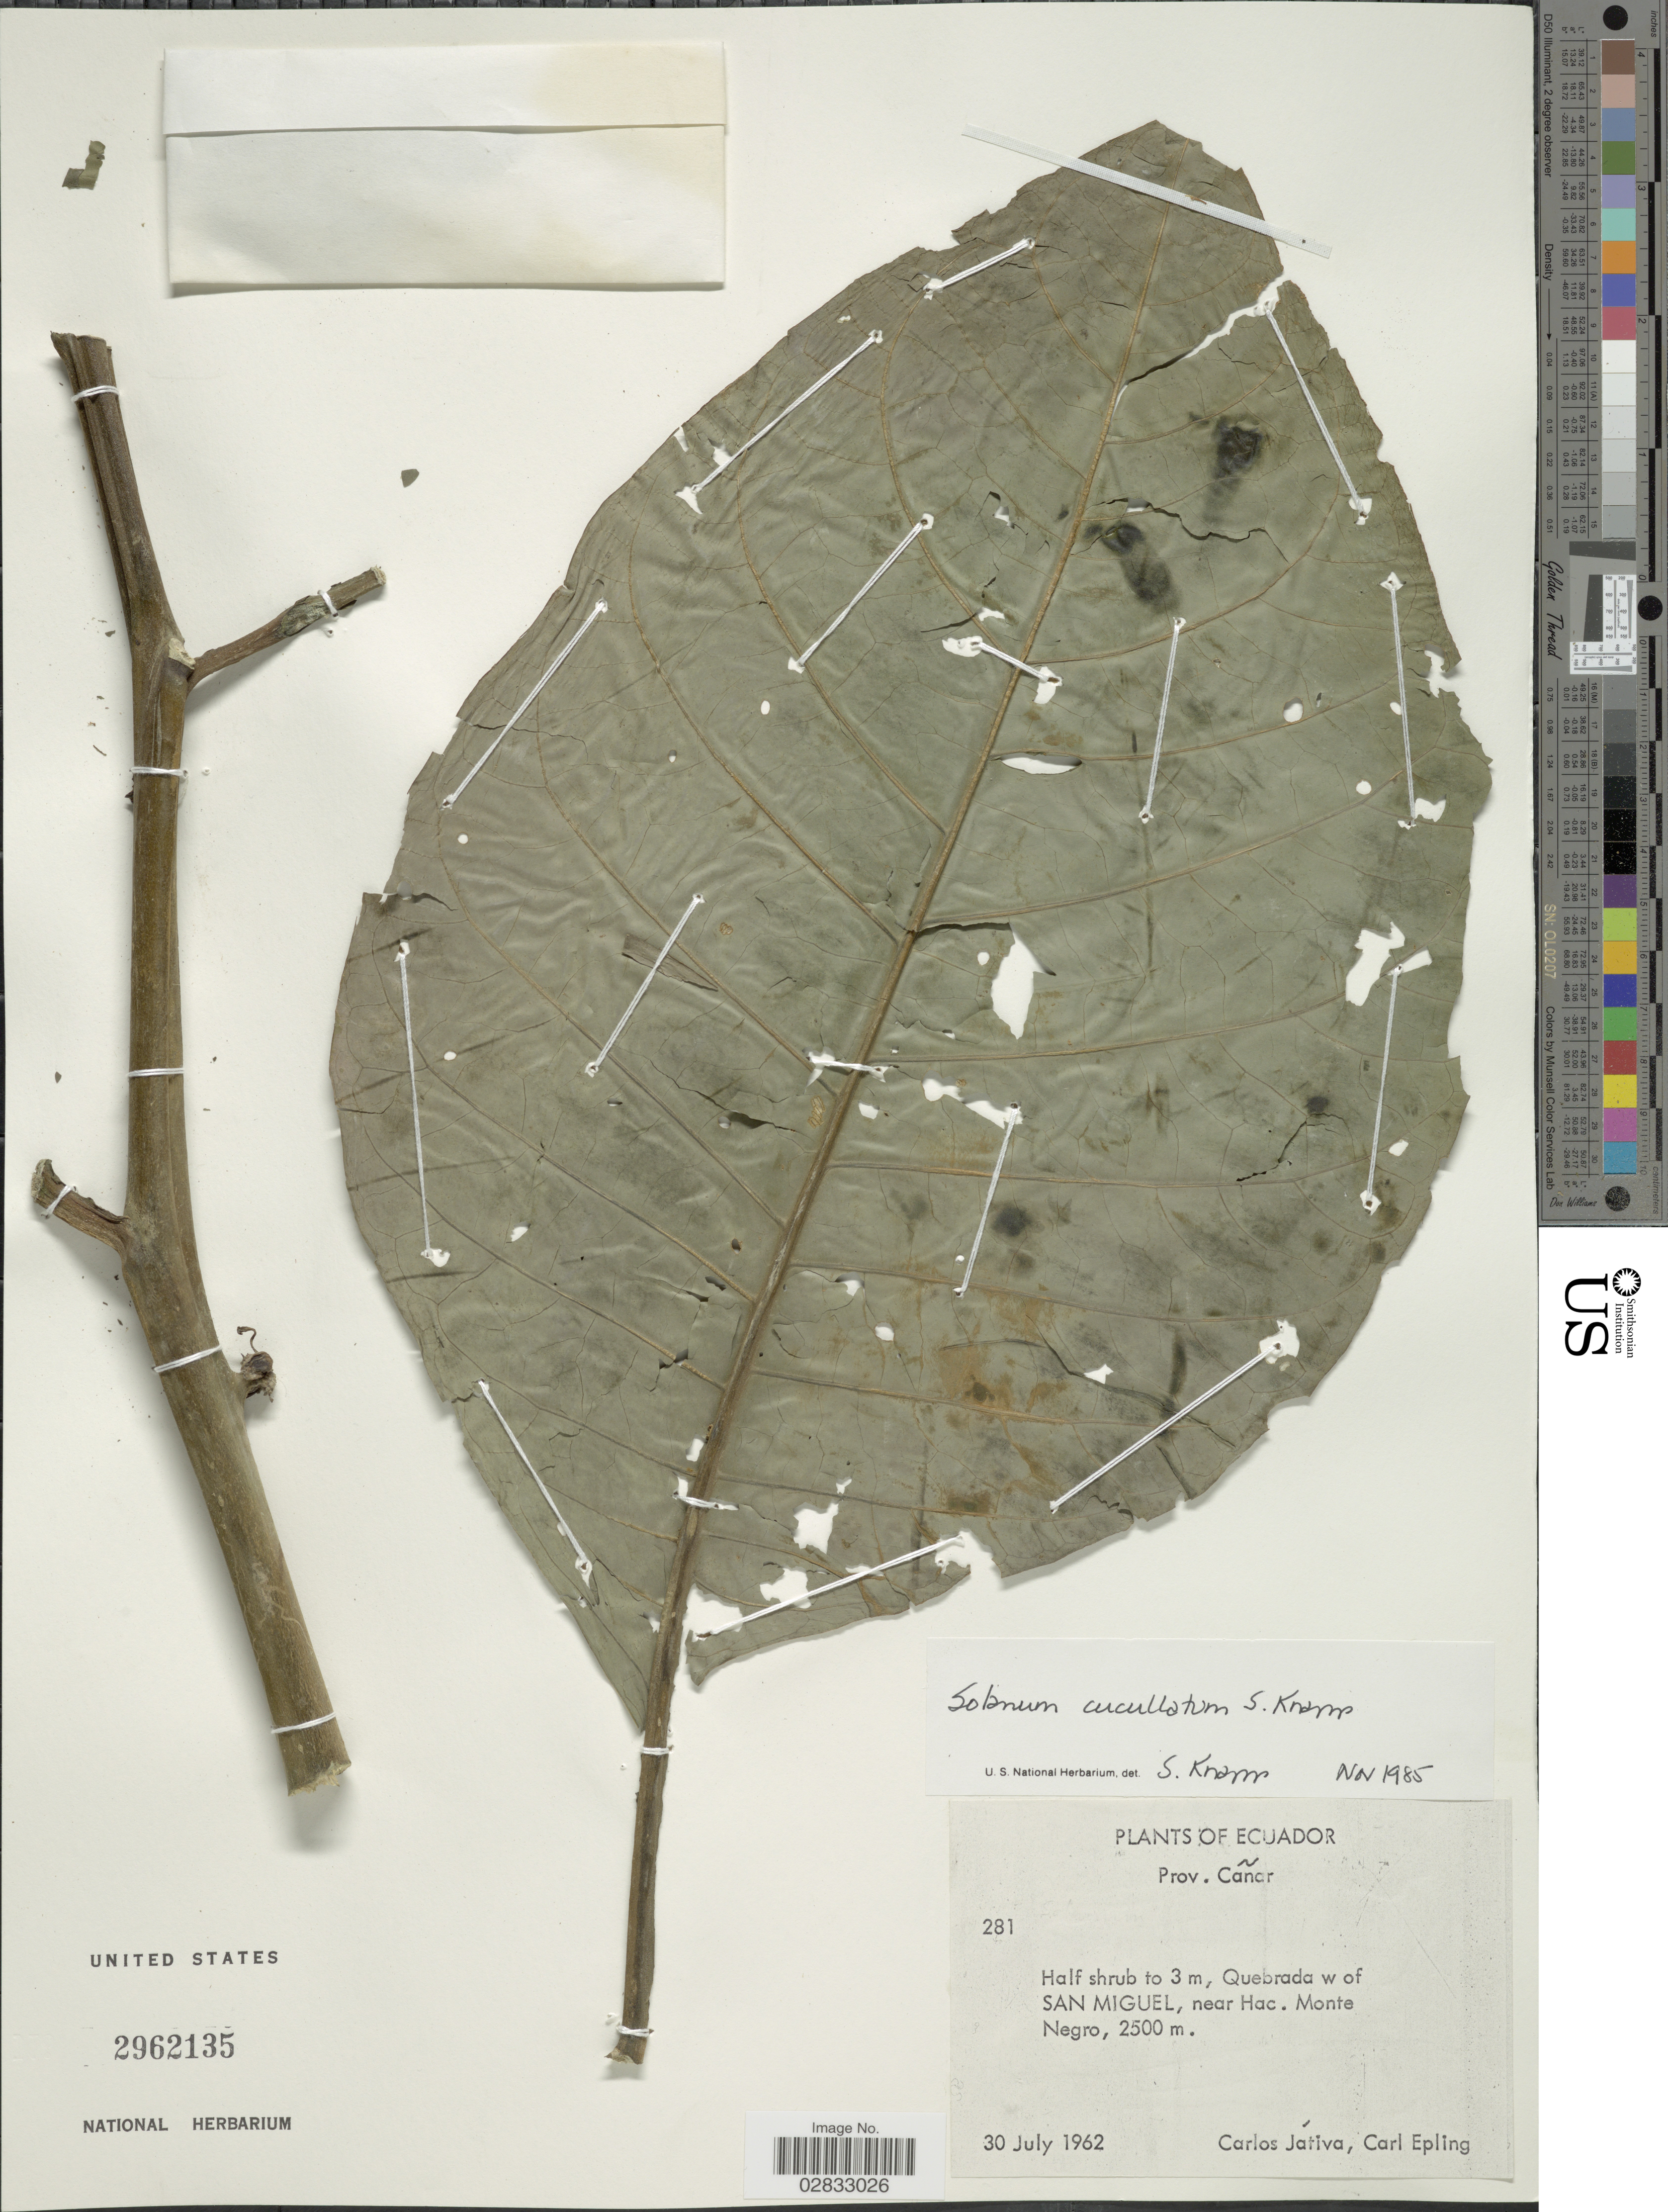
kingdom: Plantae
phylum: Tracheophyta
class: Magnoliopsida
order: Solanales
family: Solanaceae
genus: Solanum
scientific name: Solanum cucullatum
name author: S. Knapp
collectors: C. D. Játiva & C. C. Epling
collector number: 281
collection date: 1962-07-30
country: Ecuador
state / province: Cañar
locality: Quebrada w of San Miguel, near Hac. Monte Negro.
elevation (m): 2500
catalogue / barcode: US 2962135